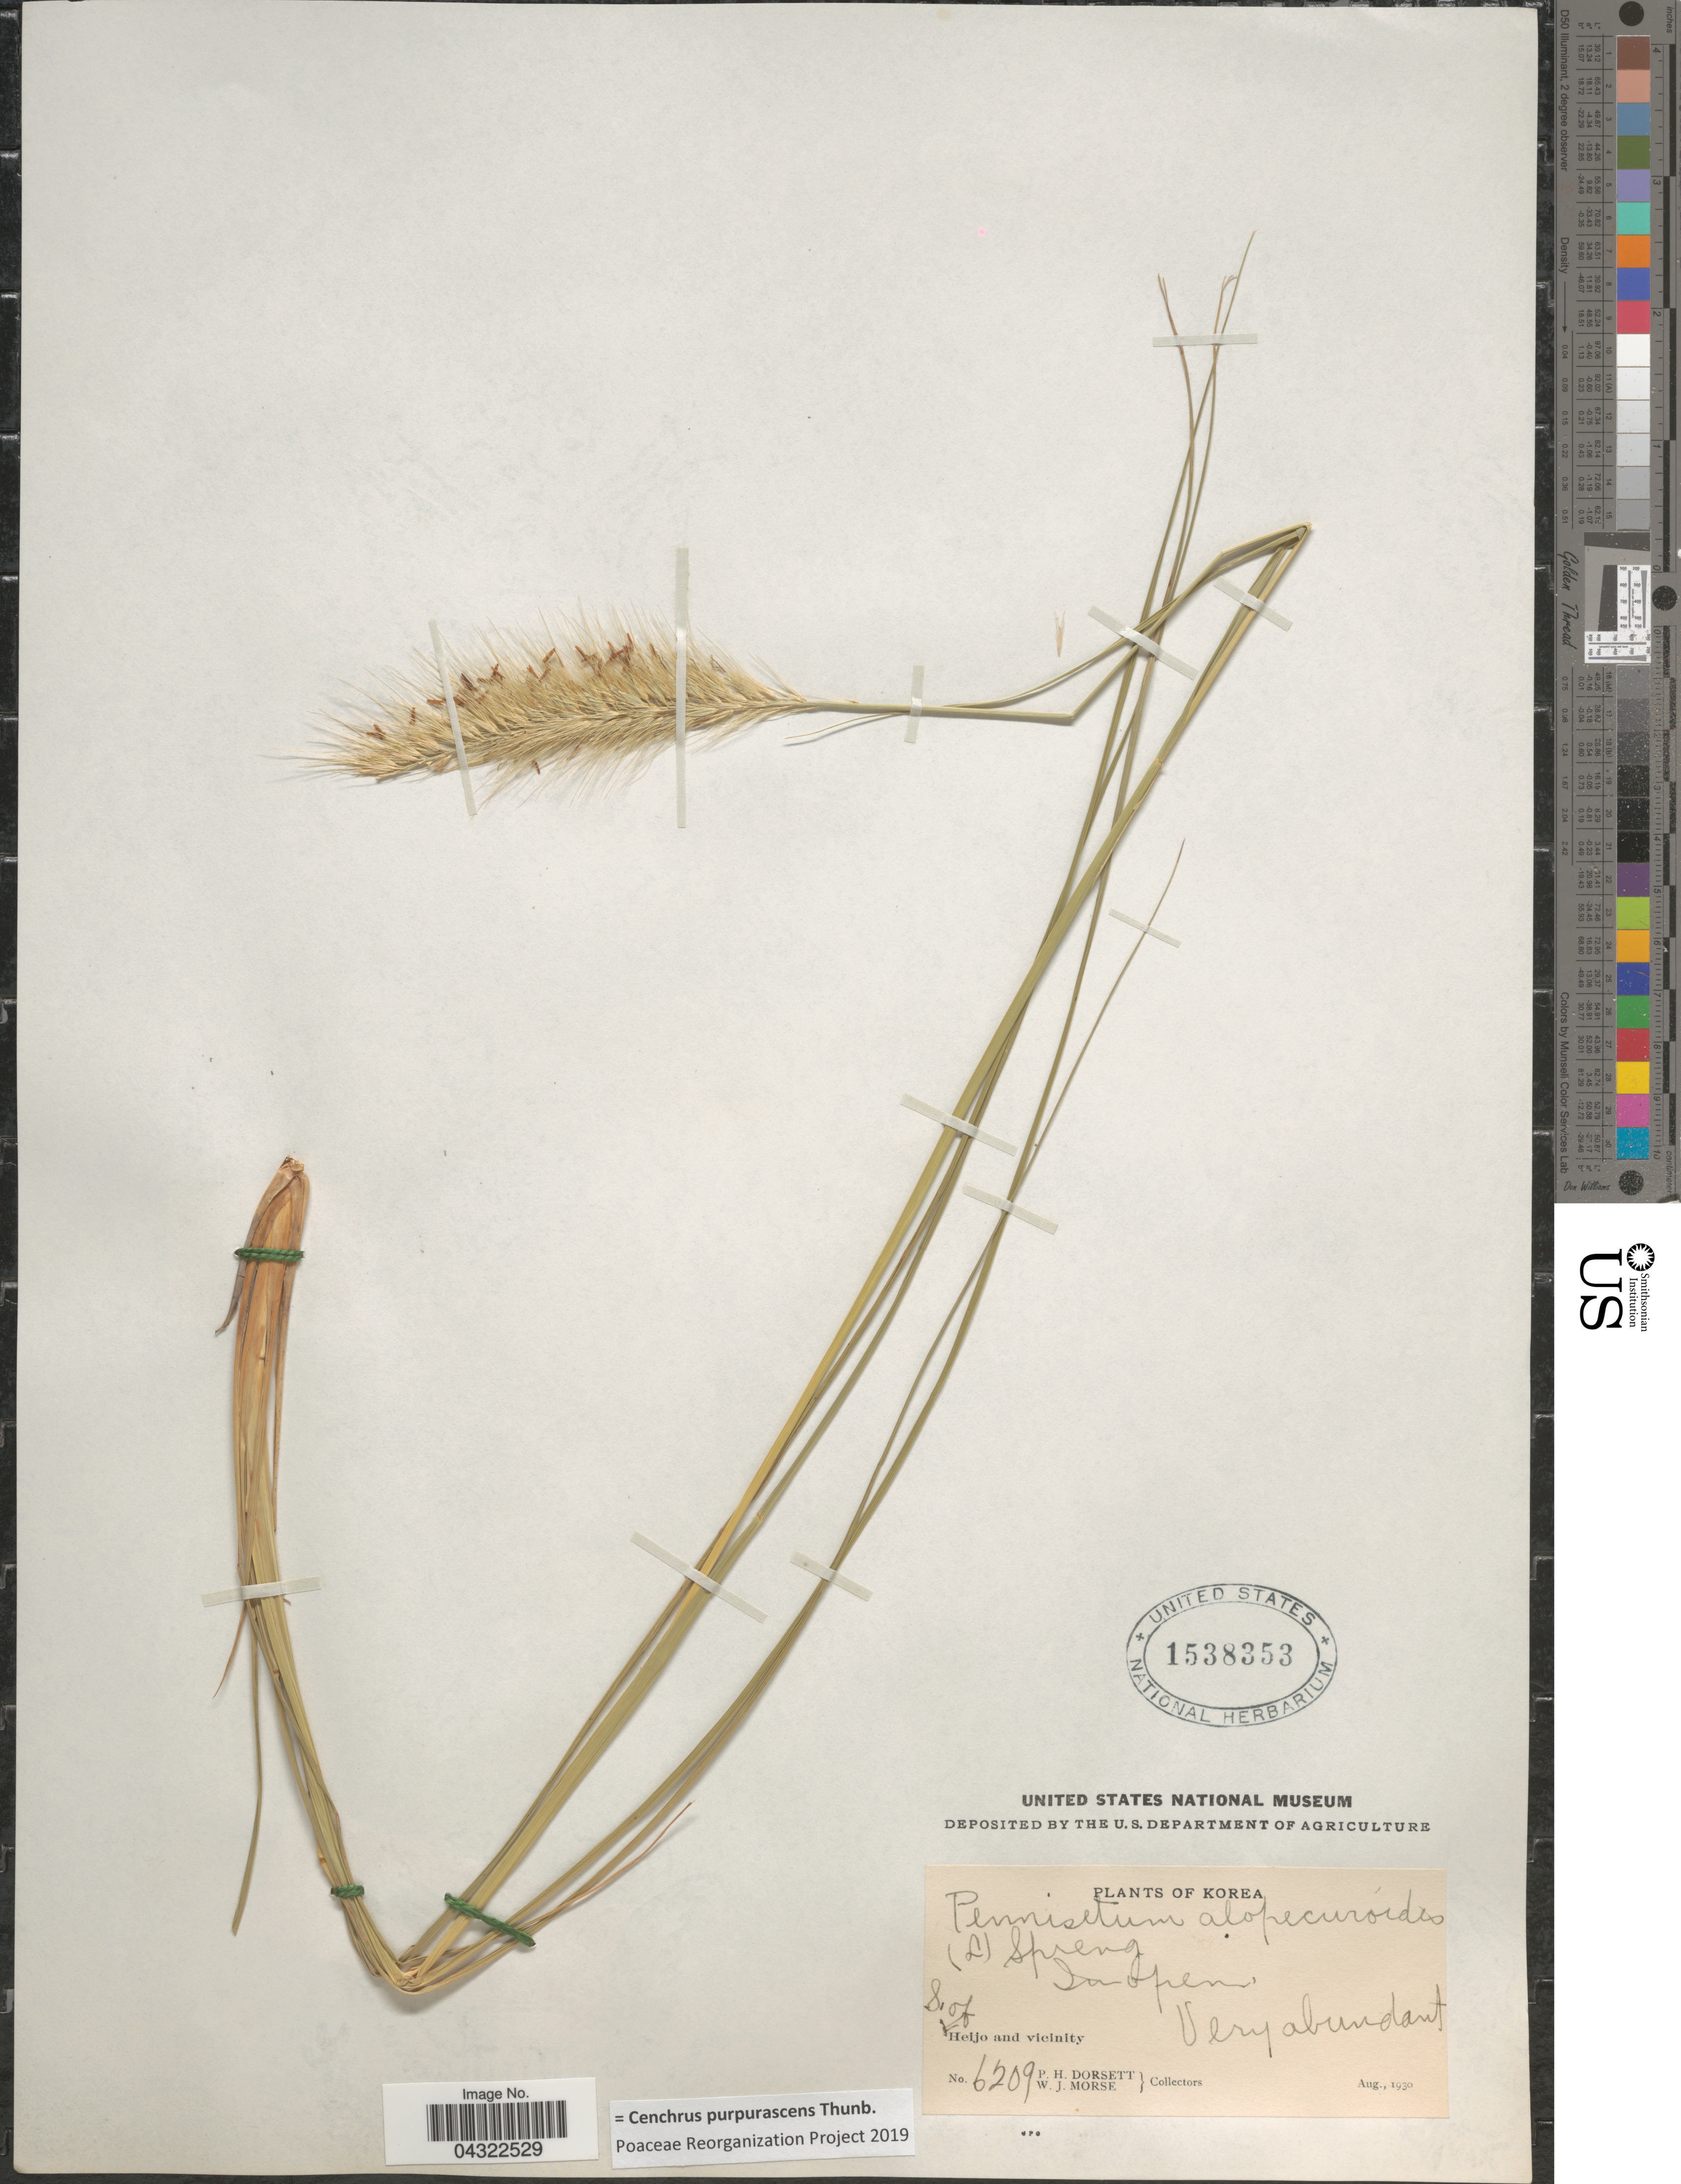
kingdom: Plantae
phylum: Tracheophyta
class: Liliopsida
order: Poales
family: Poaceae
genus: Cenchrus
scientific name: Cenchrus purpurascens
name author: Thunb.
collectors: P. H. Dorsett & W. J. Morse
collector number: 6209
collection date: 1930-08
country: North Korea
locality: S. of Heijo and vicinity.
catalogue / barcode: US 1538353